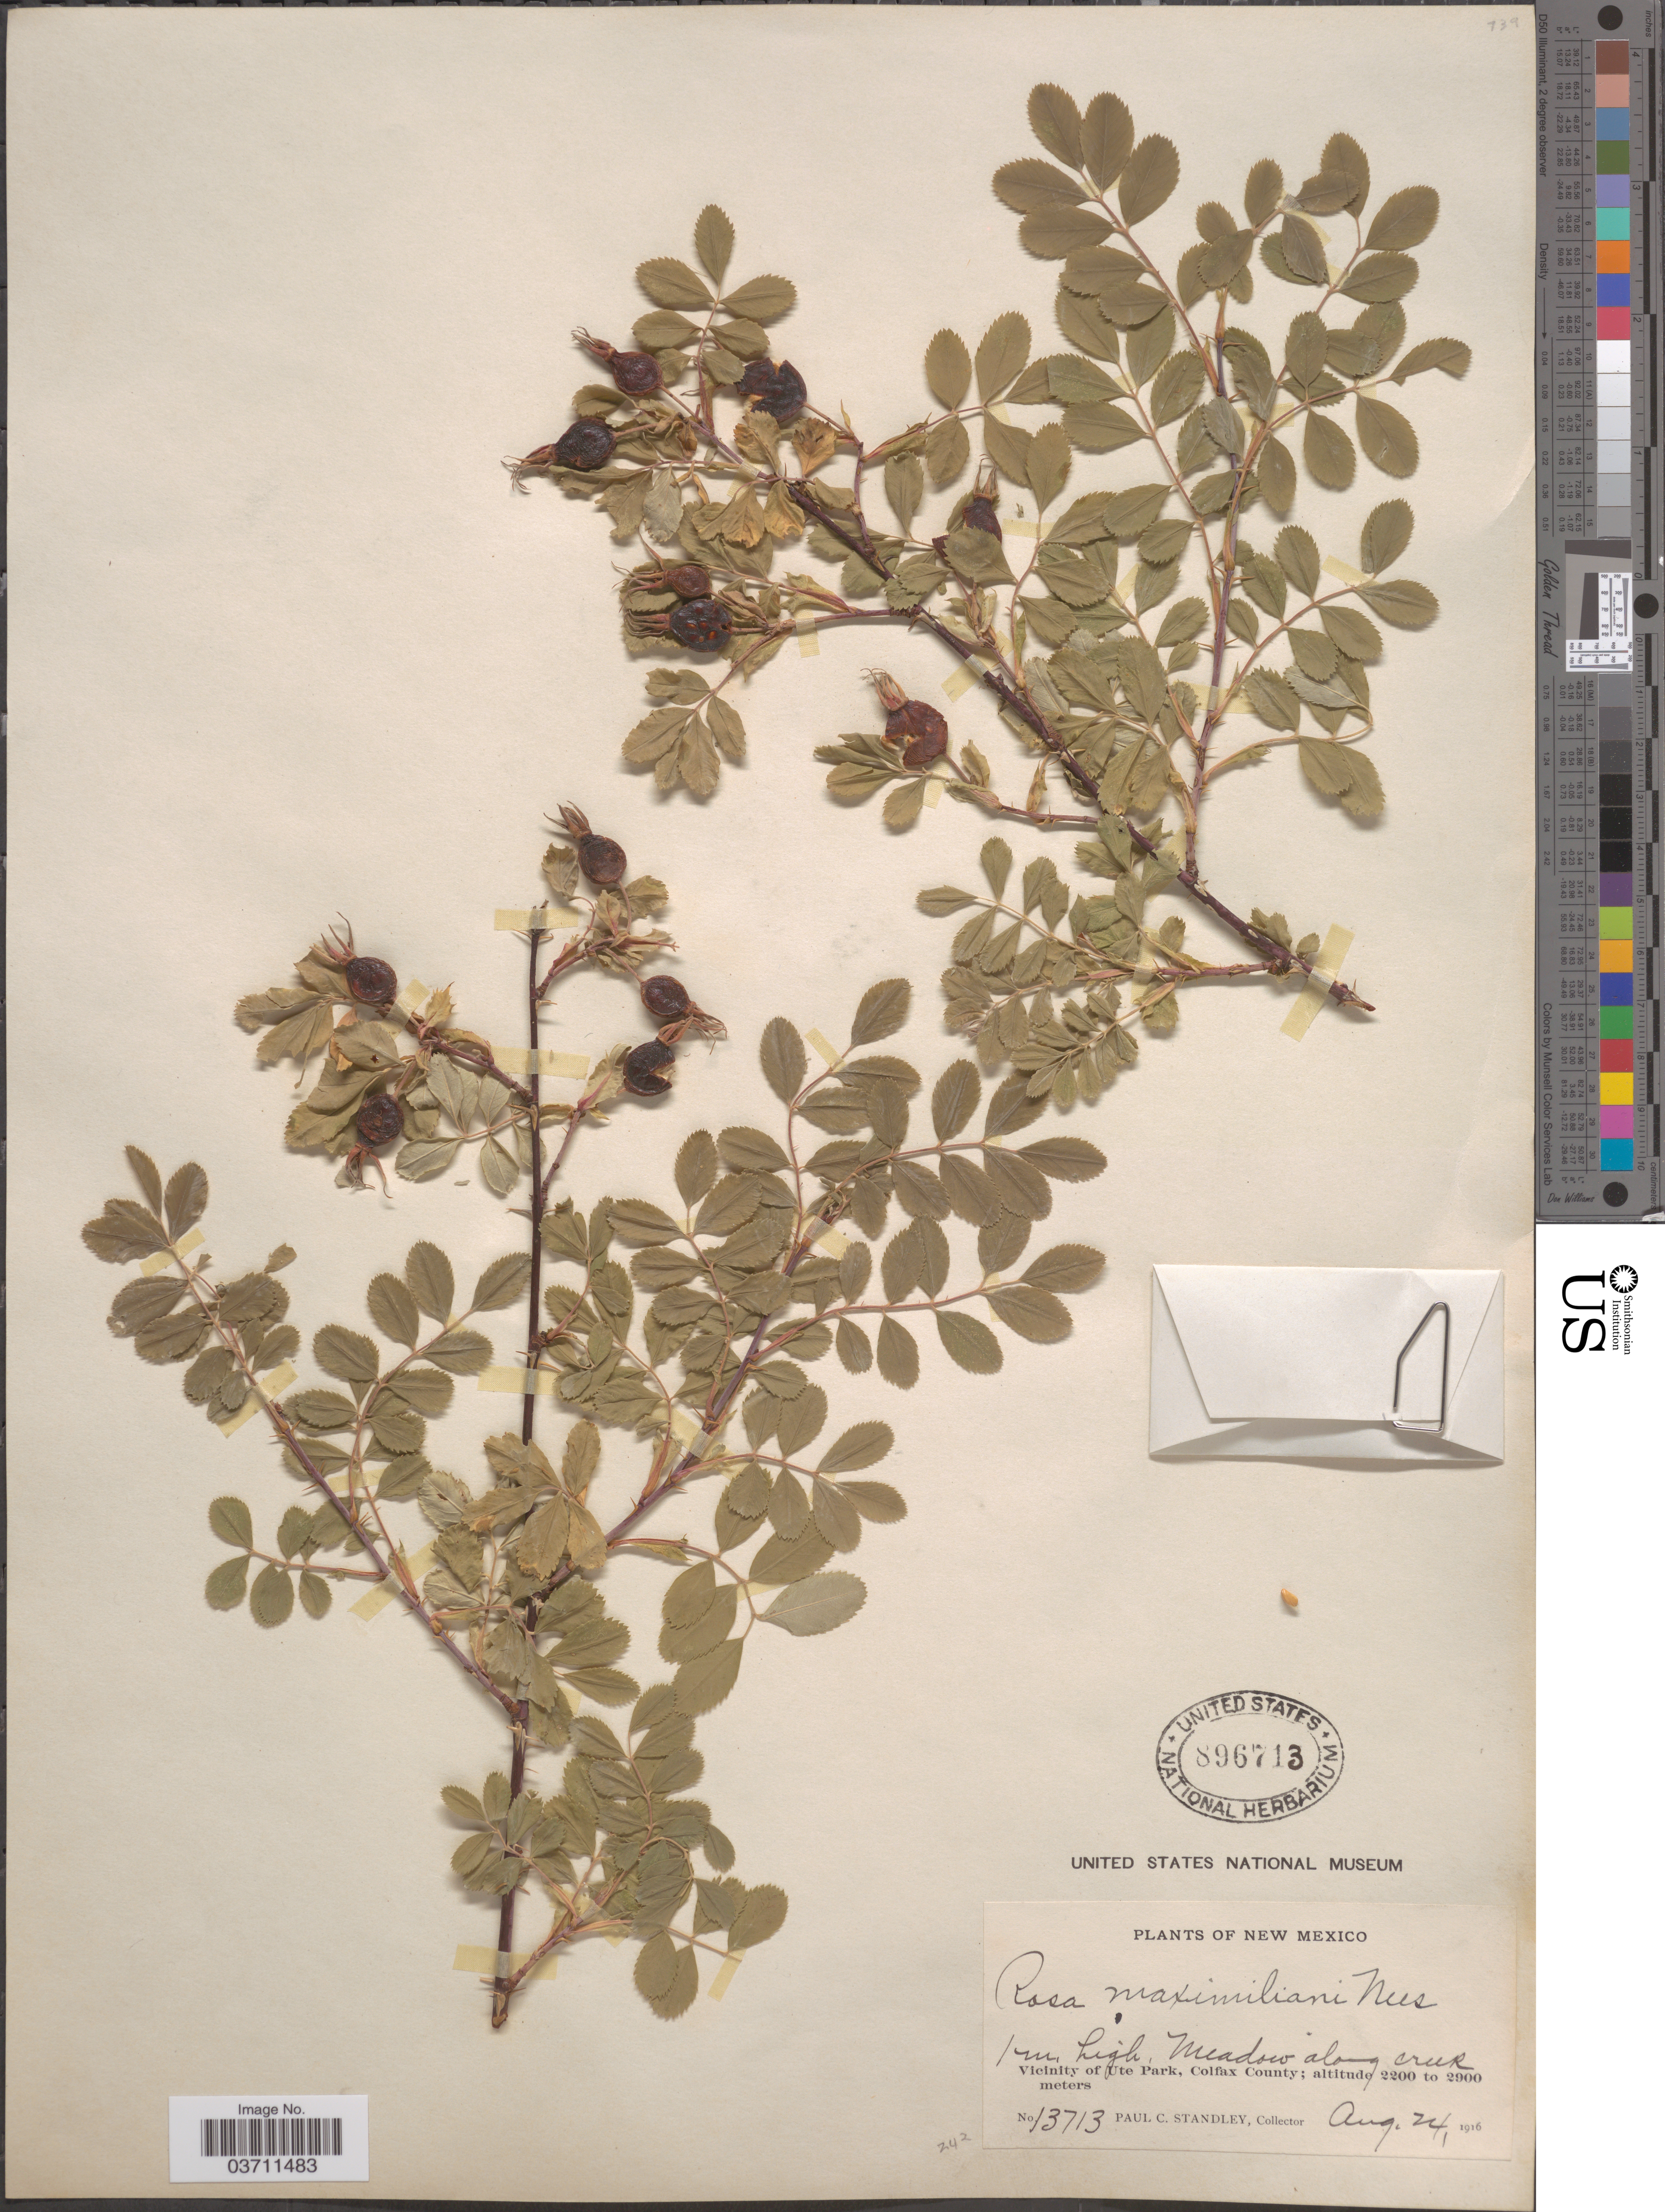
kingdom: Plantae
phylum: Tracheophyta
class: Magnoliopsida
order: Rosales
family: Rosaceae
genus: Rosa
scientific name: Rosa maximiliani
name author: Nees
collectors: P. C. Standley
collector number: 13713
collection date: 1916-08-24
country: United States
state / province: New Mexico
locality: Meadow along creek. Vicinity of Ute Park, Colfax County.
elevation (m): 2200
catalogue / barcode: US 896713